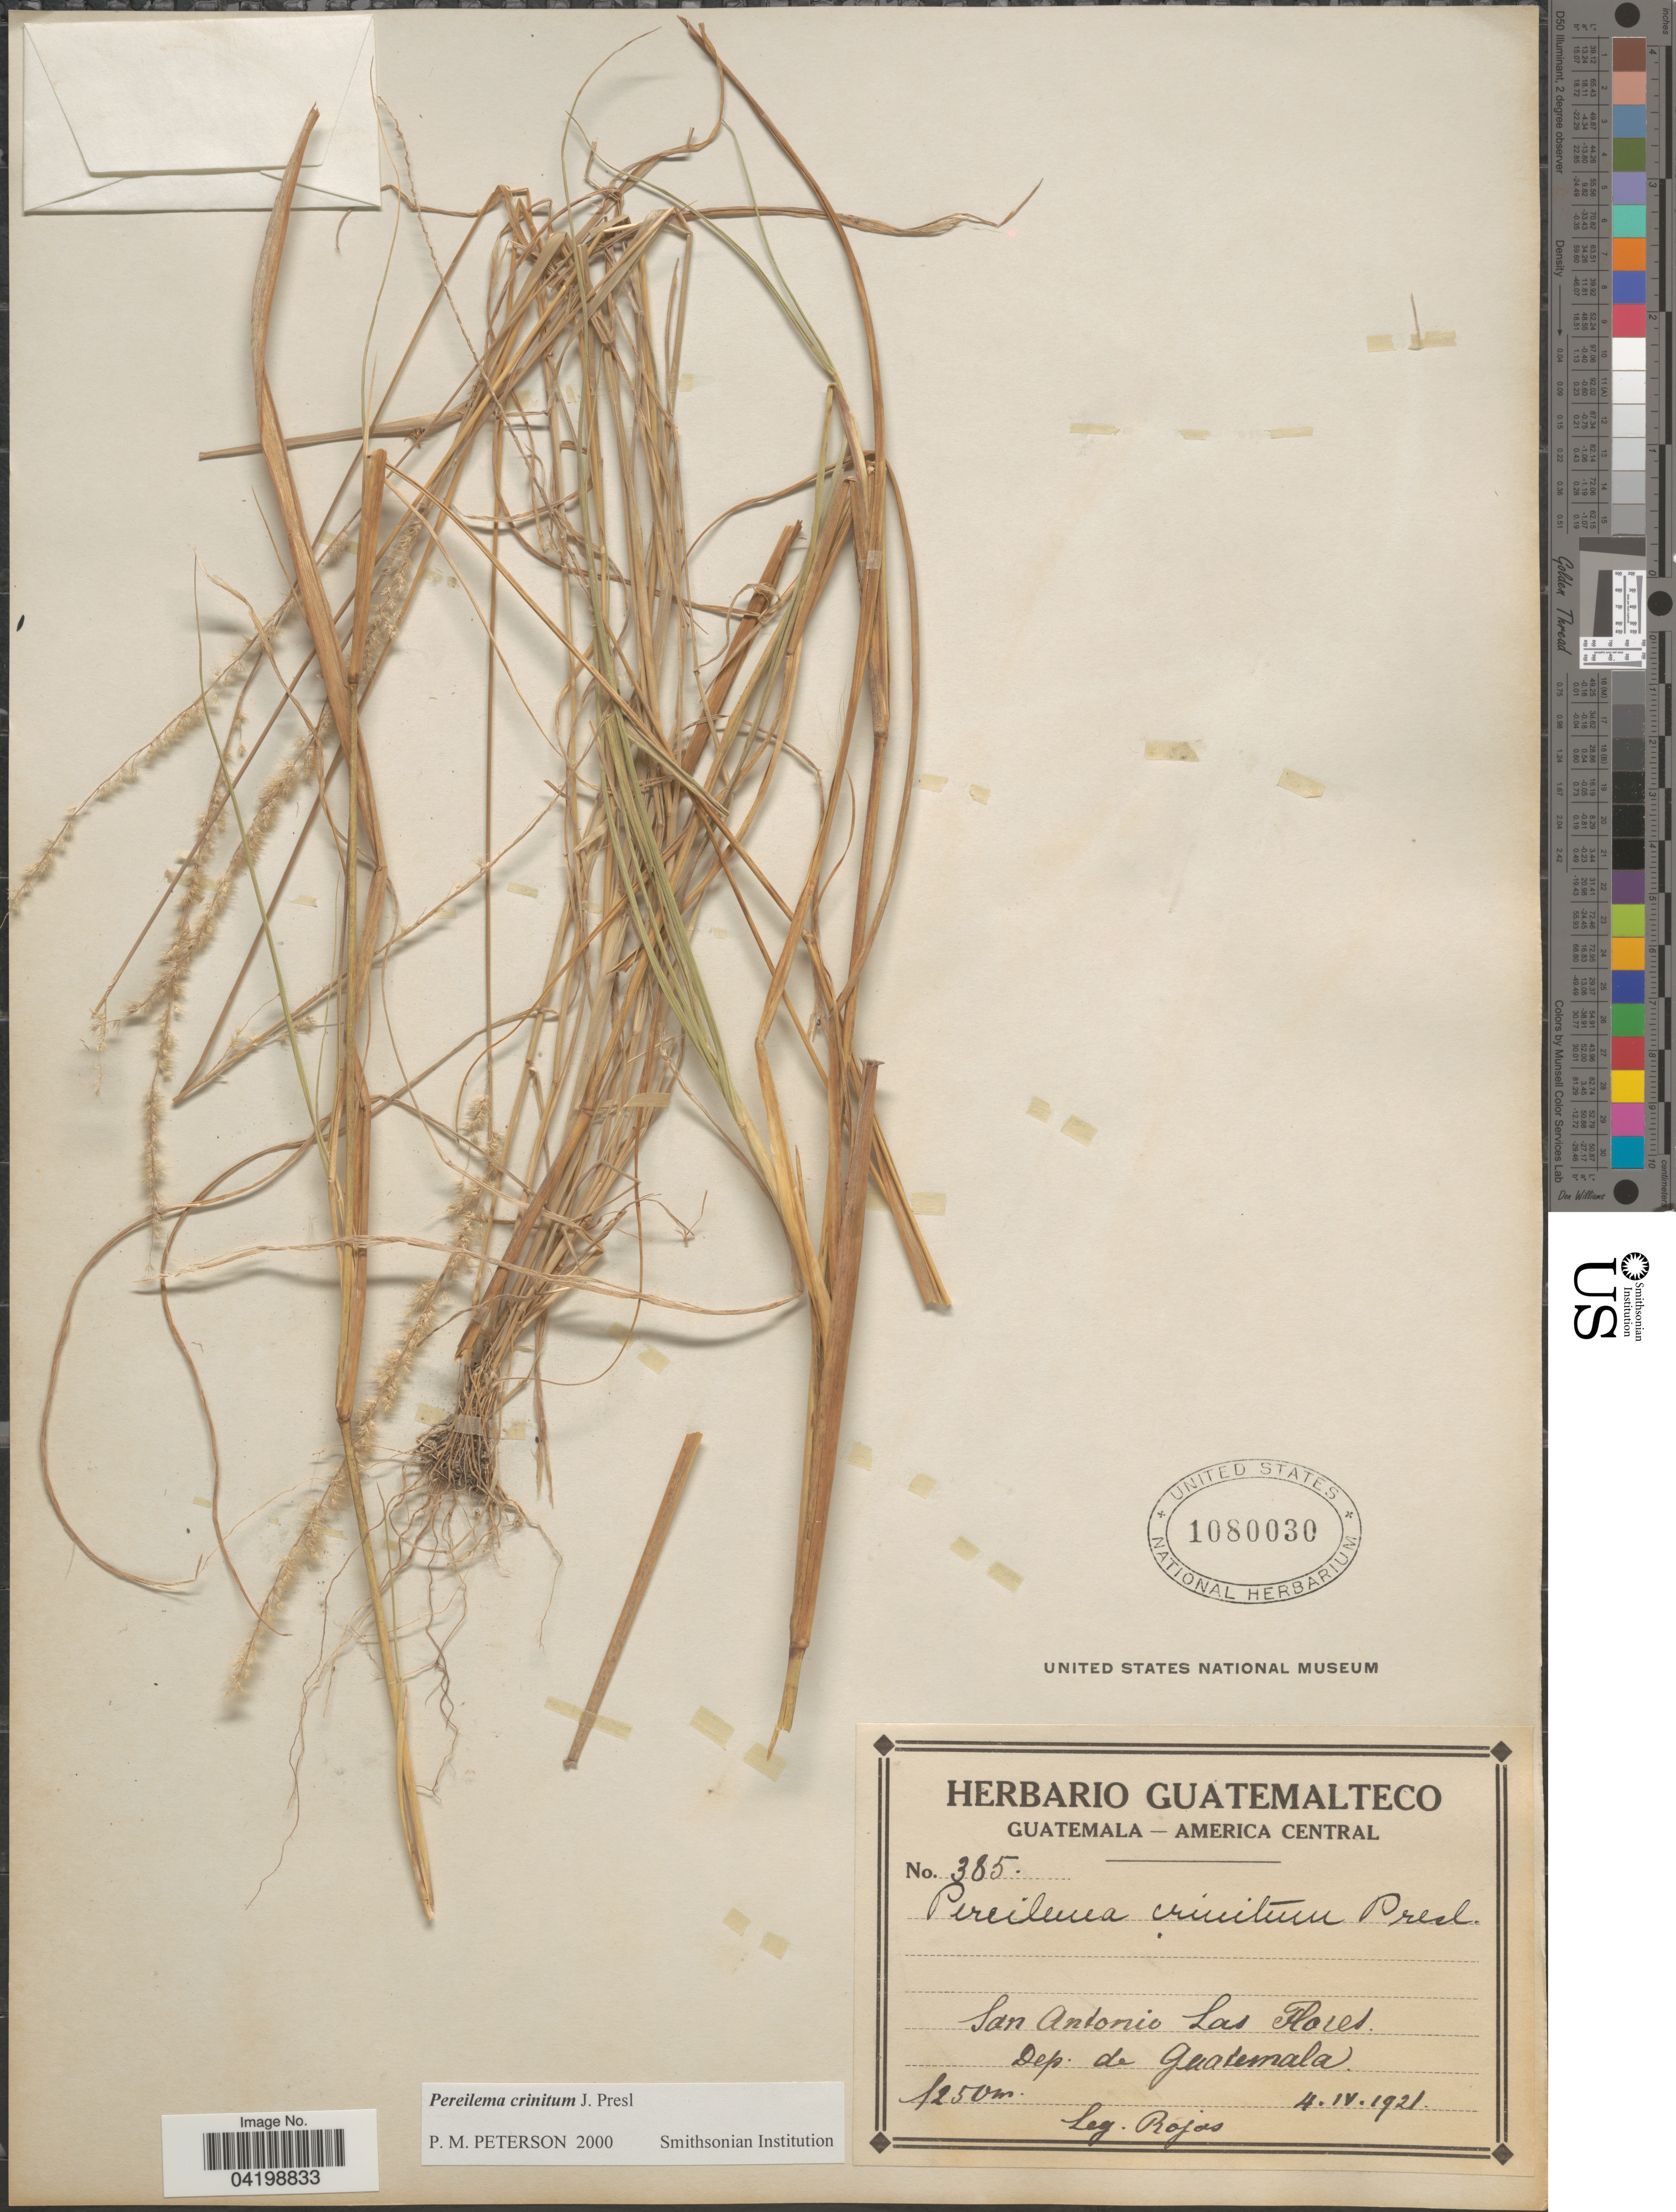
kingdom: Plantae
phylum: Tracheophyta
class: Liliopsida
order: Poales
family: Poaceae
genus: Muhlenbergia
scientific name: Muhlenbergia pereilema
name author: P.M. Peterson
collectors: Rojas, --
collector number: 385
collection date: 1921-04-04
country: Guatemala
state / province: Guatemala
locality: San Antonio Las Flores. Dep. de Guatemala.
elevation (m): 1250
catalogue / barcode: US 1080030